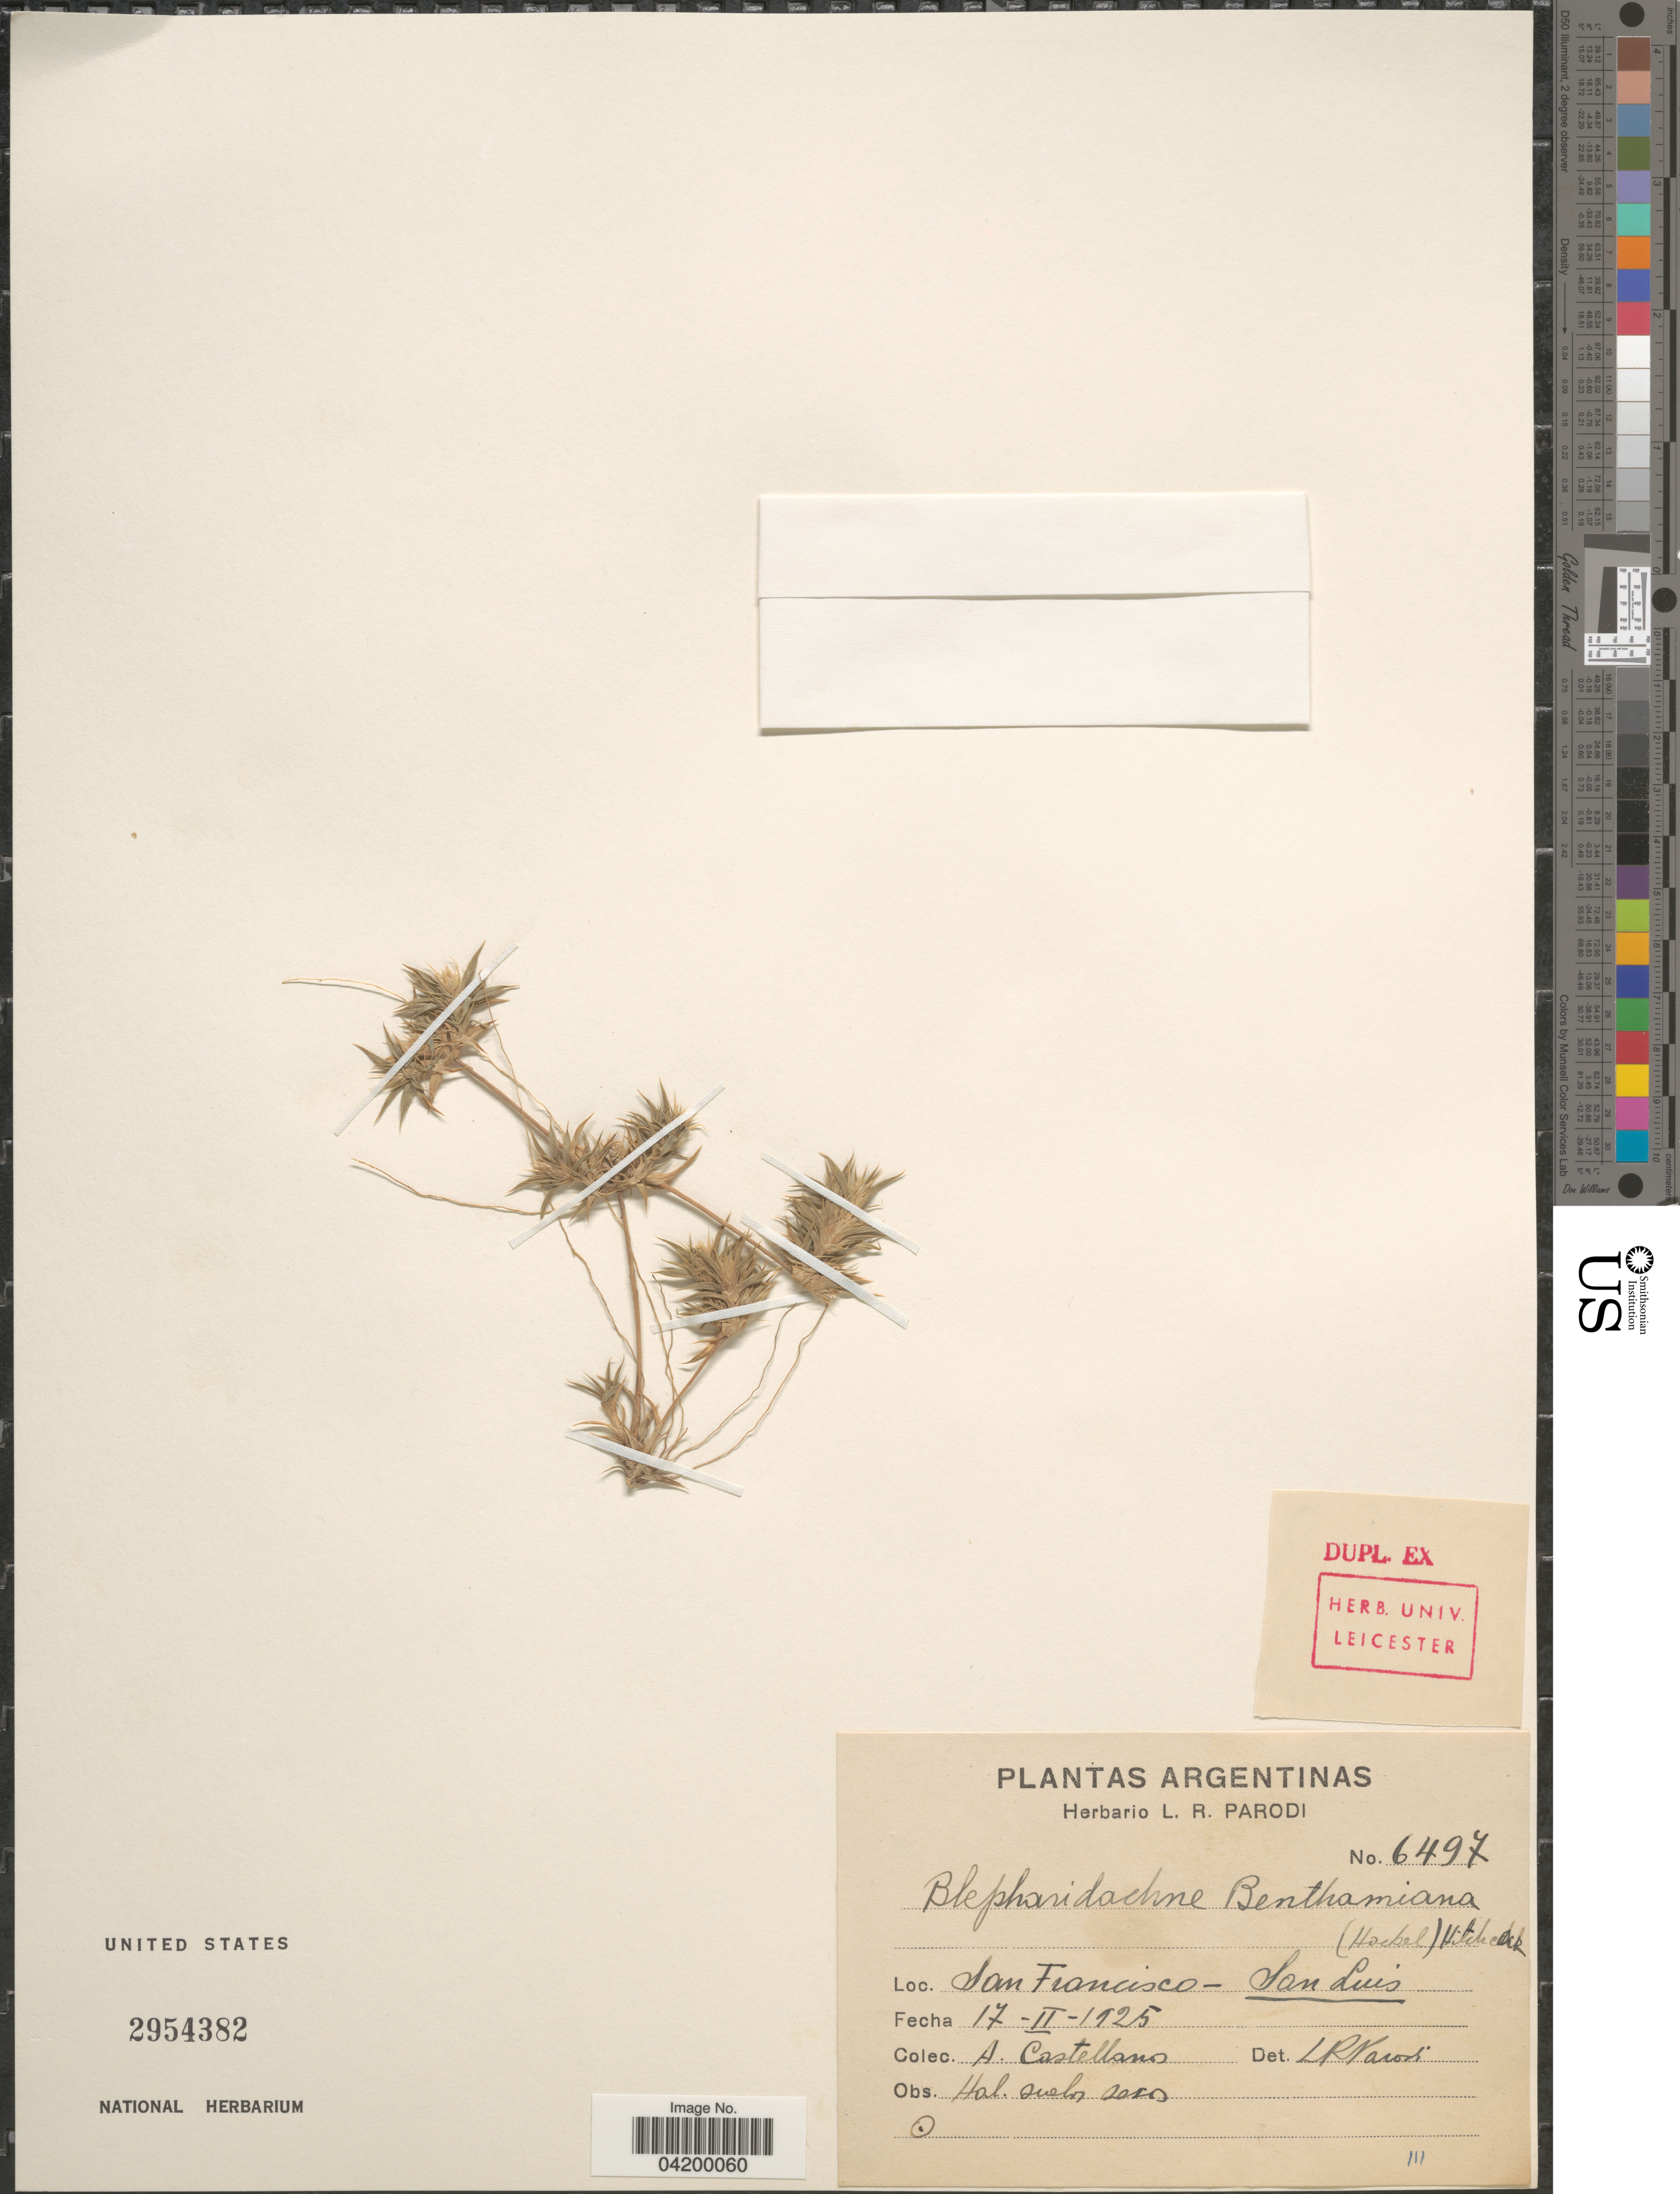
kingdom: Plantae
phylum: Tracheophyta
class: Liliopsida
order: Poales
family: Poaceae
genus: Blepharidachne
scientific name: Blepharidachne benthamiana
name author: (Hack.) Hitchc.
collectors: A. Castellanos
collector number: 6497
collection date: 1925-02-17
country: Argentina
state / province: San Luis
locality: San Francisco.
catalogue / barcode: US 2954382